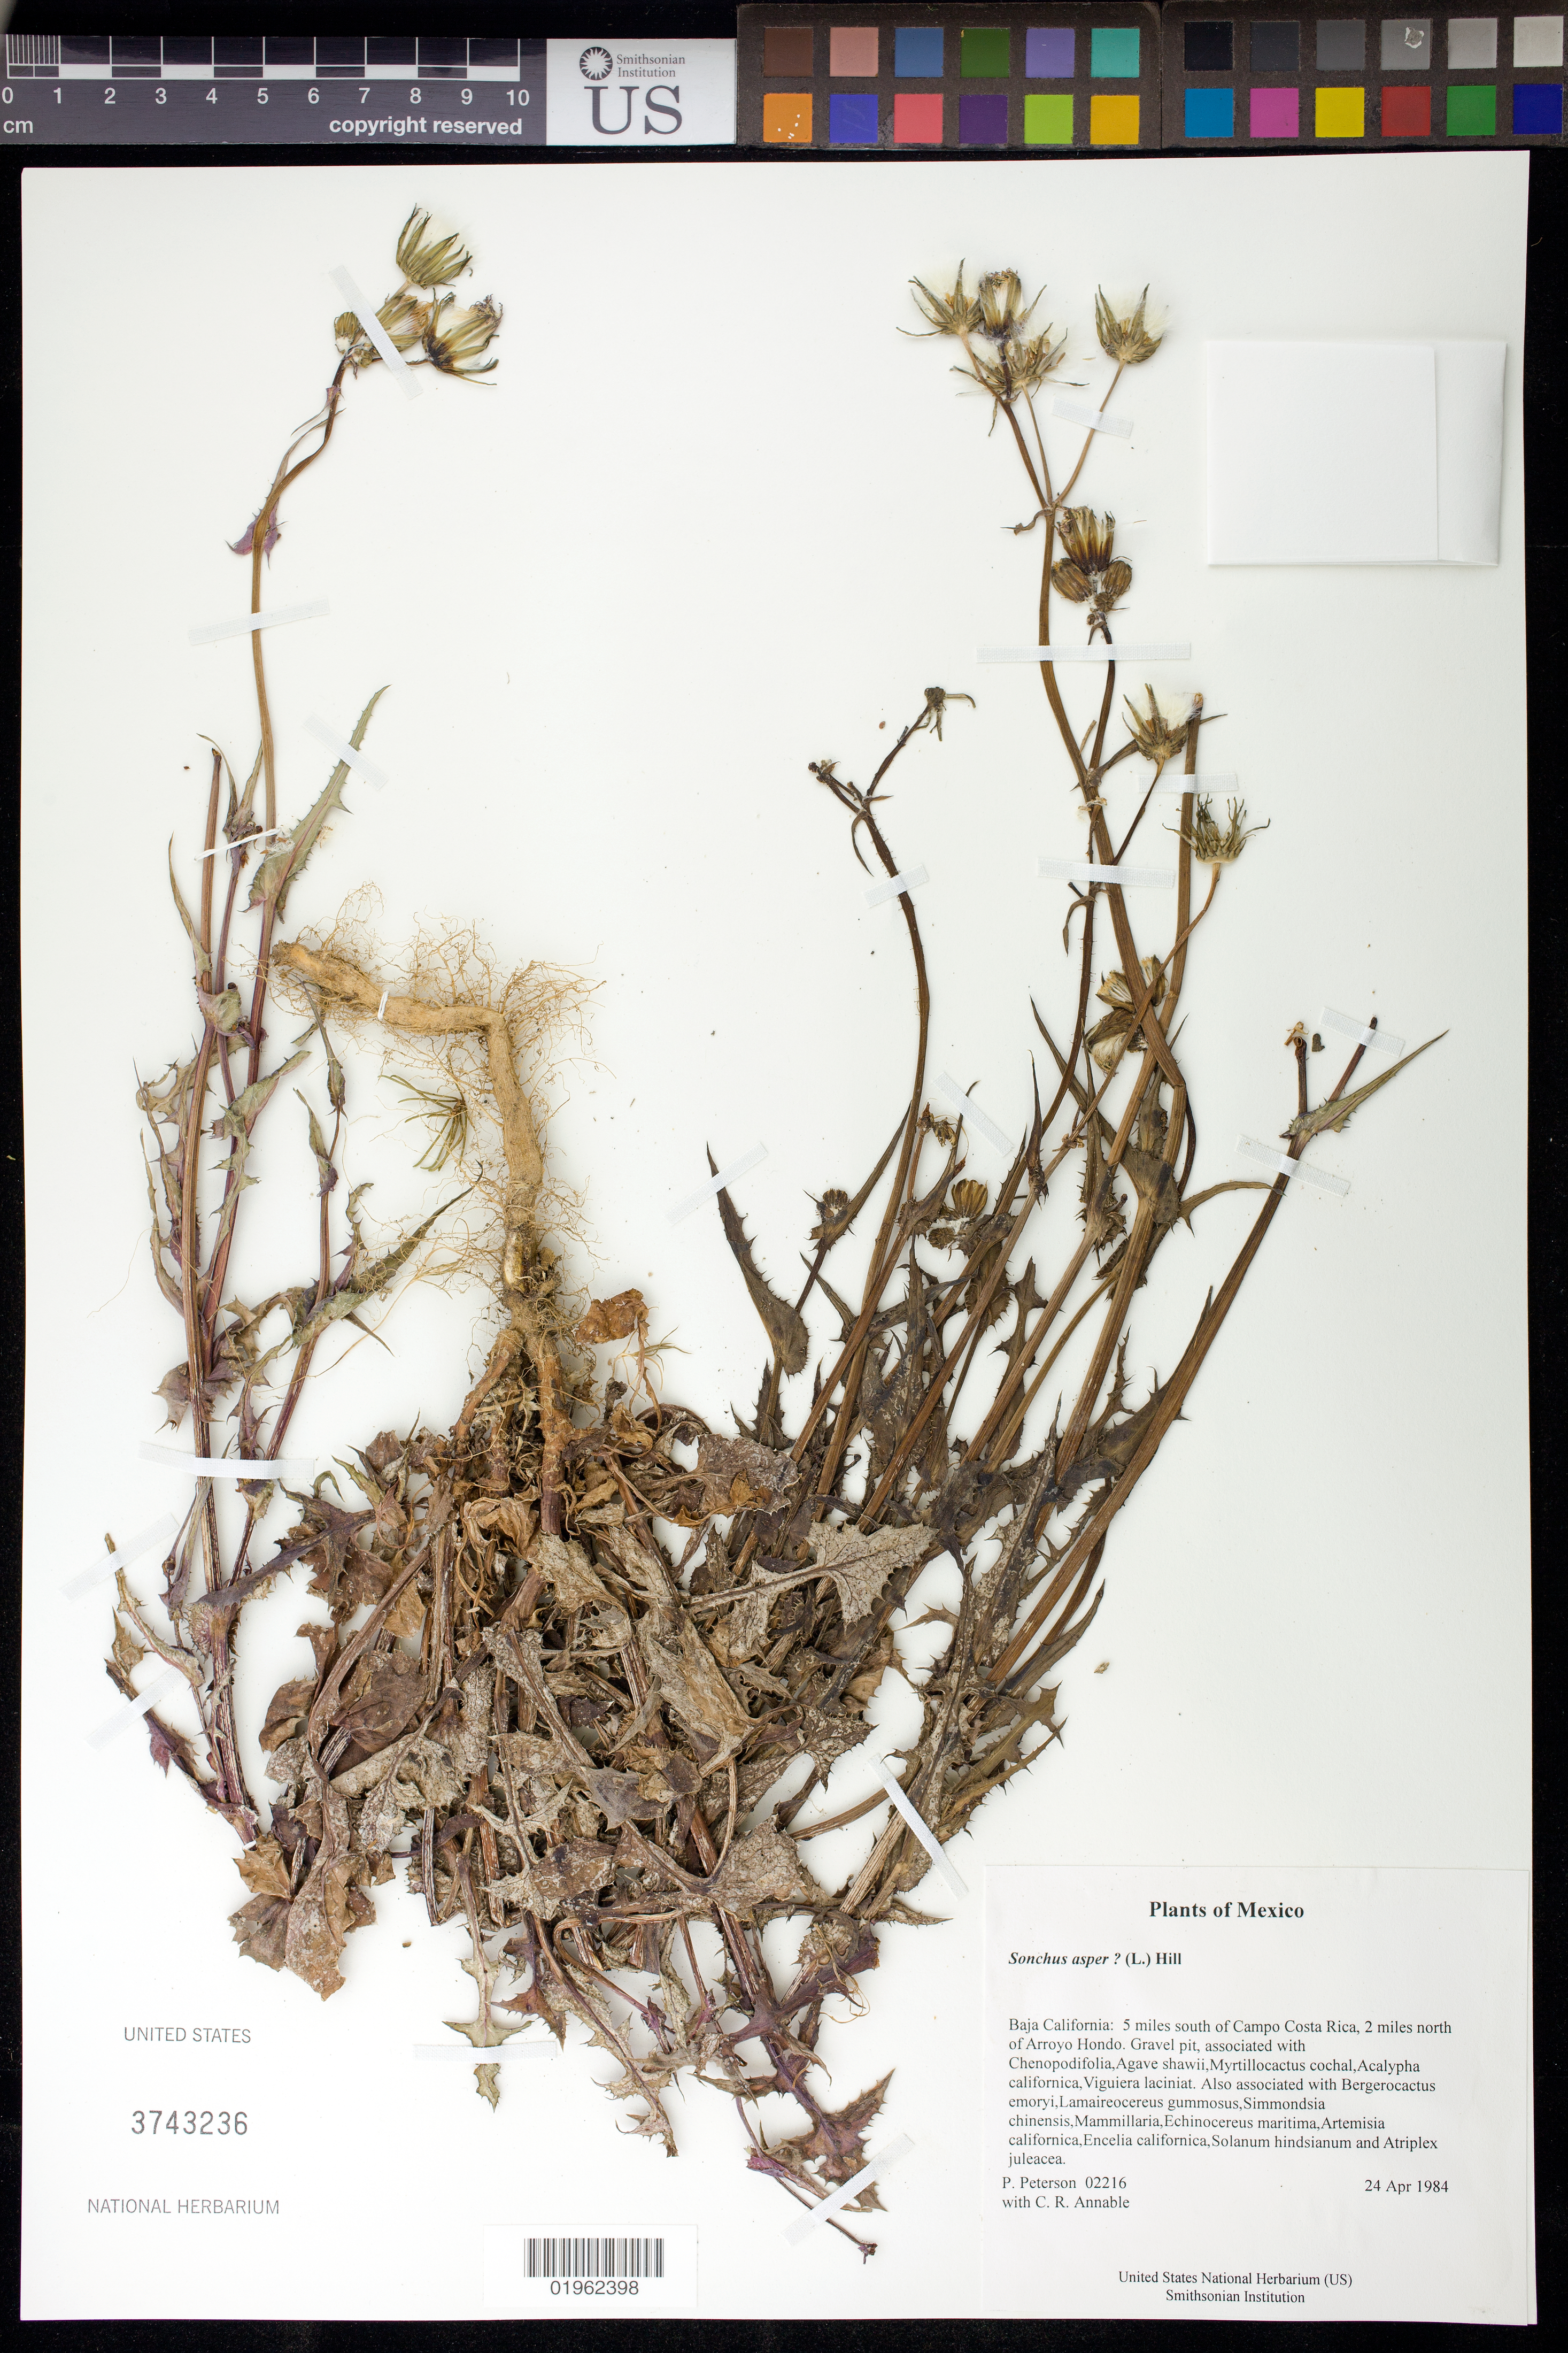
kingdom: Plantae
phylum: Tracheophyta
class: Magnoliopsida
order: Asterales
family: Asteraceae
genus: Sonchus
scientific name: Sonchus asper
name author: (L.) Hill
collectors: P. M. Peterson & C. R. Annable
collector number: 02216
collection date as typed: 24 Apr 1984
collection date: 1984-04-24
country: Mexico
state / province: Baja California Norte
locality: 5 miles south of Campo Costa Rica, 2 miles north of Arroyo Hondo.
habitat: Gravel pit, associated with Chenopodifolia,Agave shawii,Myrtillocactus cochal,Acalypha californica,Viguiera laciniat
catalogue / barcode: US 3743236